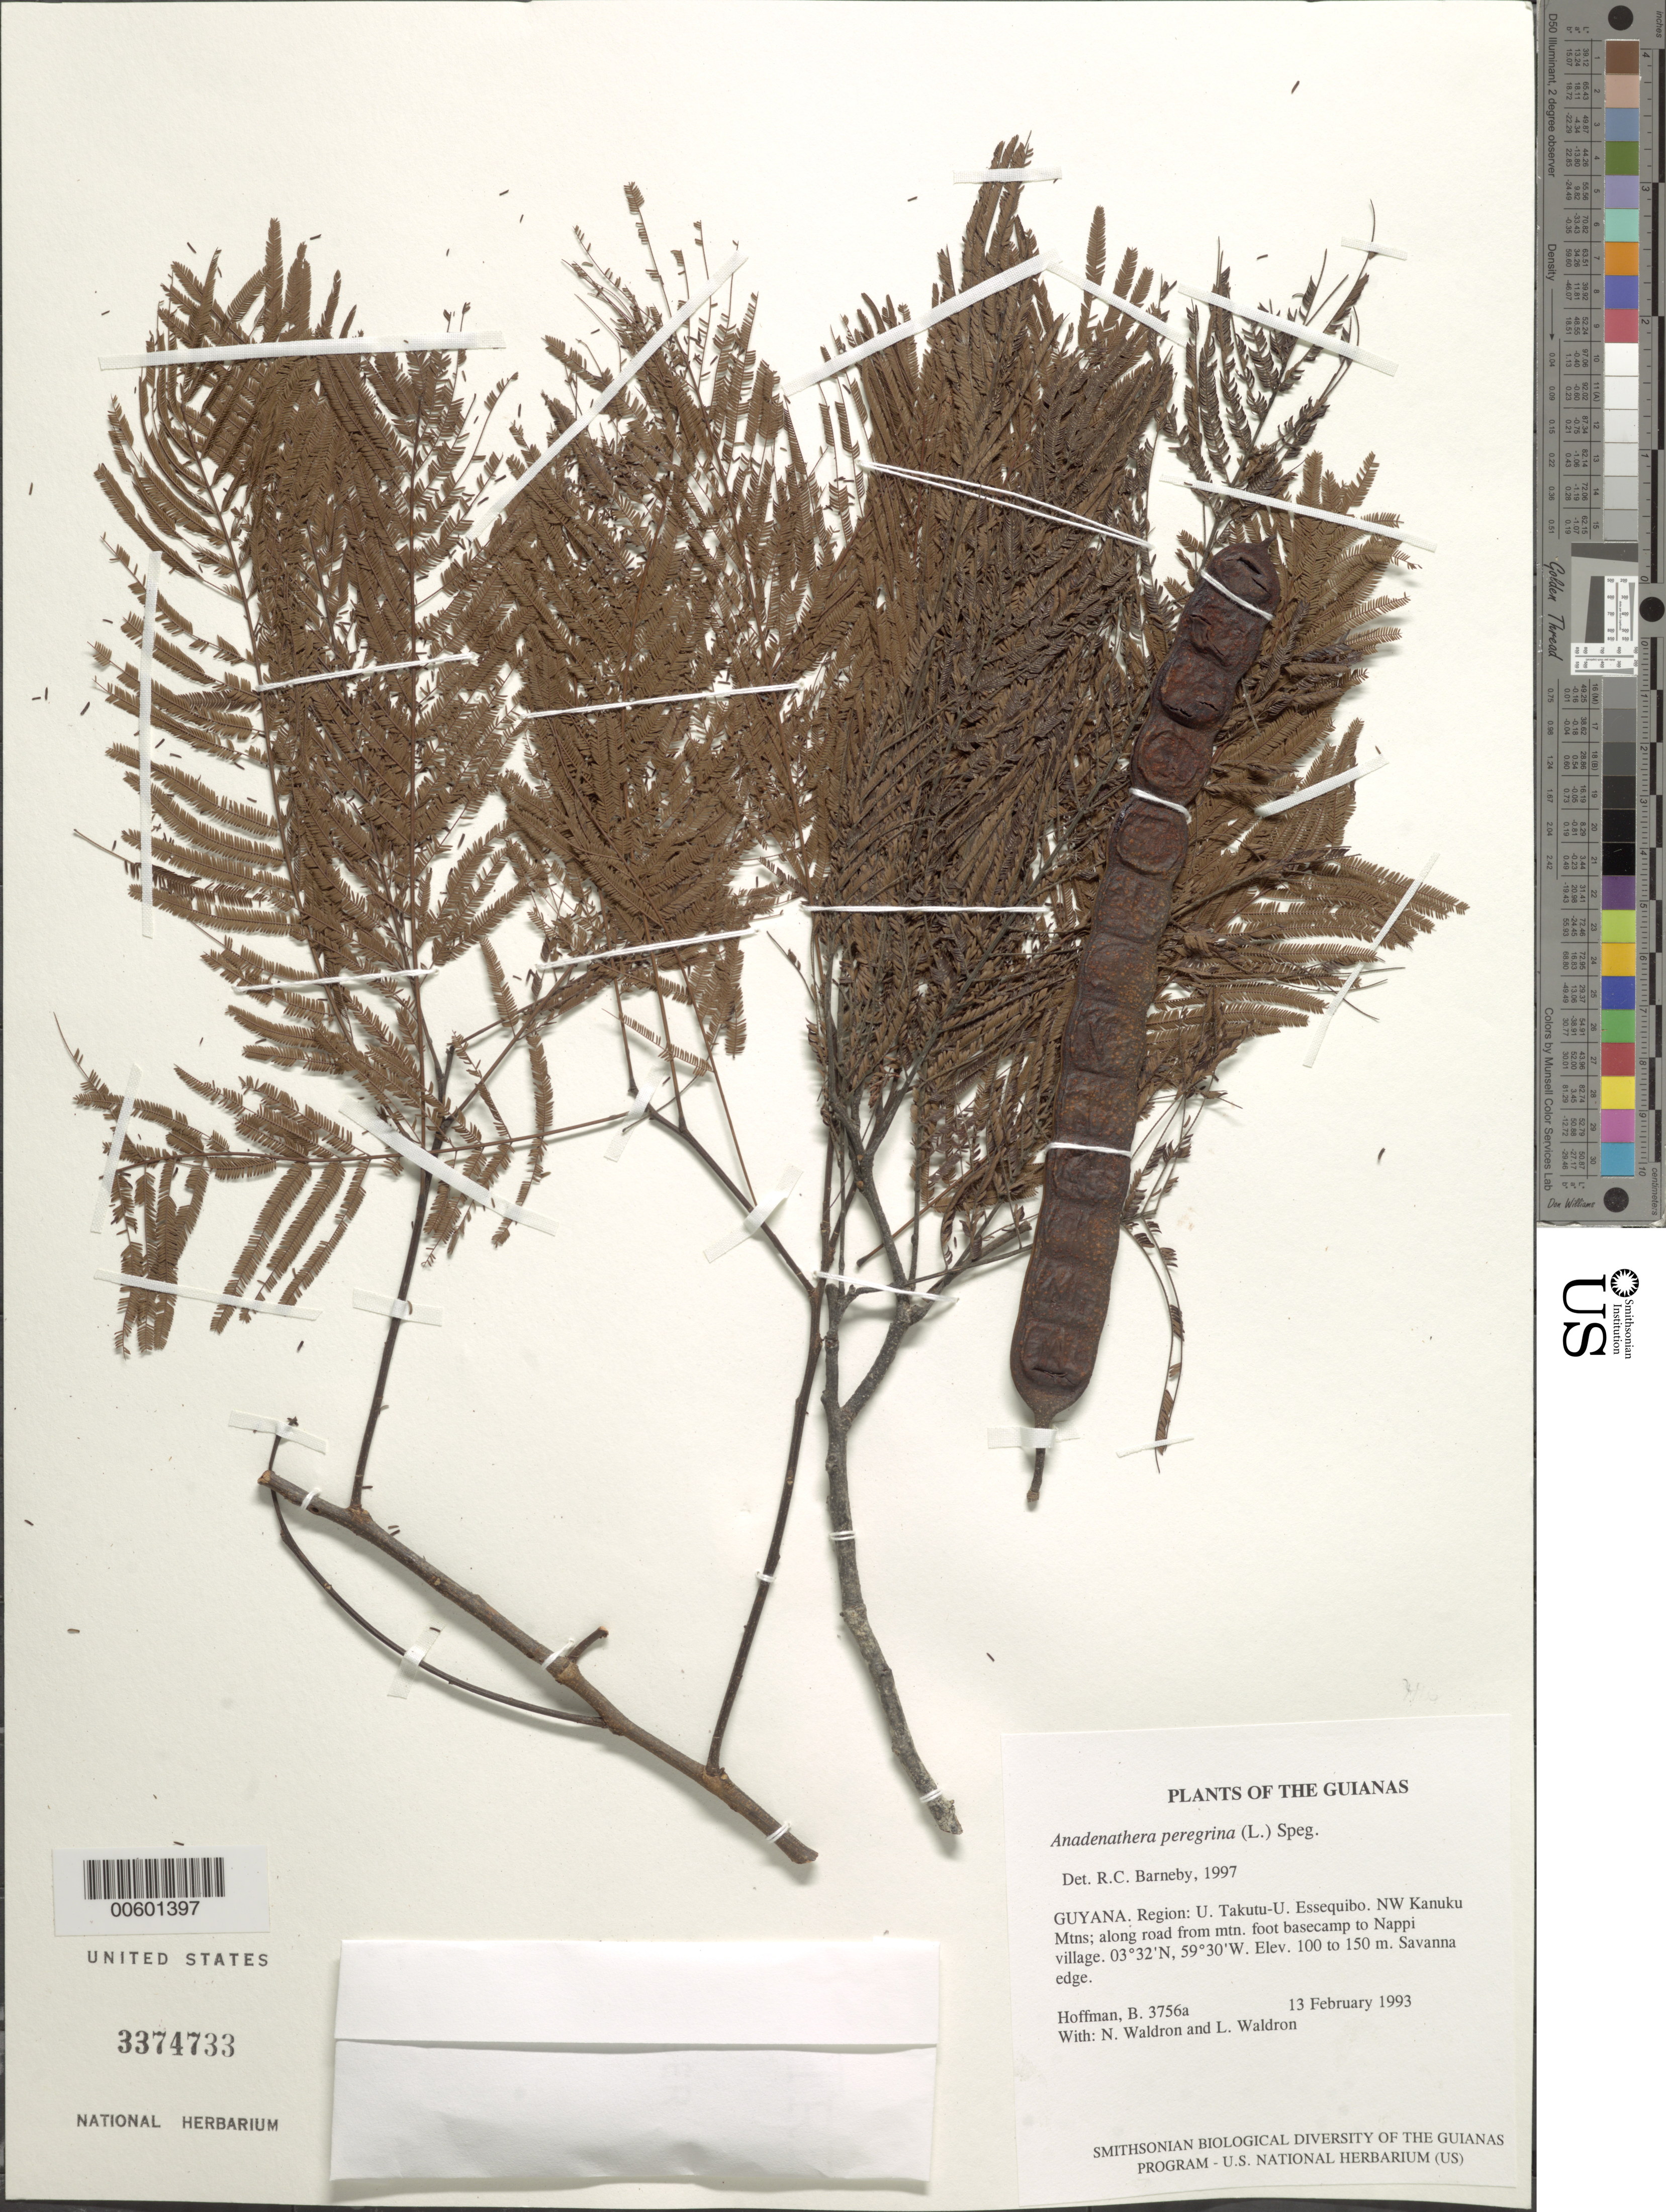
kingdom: Plantae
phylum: Tracheophyta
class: Magnoliopsida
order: Fabales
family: Fabaceae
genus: Anadenanthera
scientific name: Anadenanthera peregrina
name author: (L.) Speg.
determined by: Barneby, Rupert C., (NY)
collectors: B. Hoffman, N. Waldron & L. Waldron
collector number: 3756 a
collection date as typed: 13 February 1993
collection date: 1993-02-13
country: Guyana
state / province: U. Takutu-U. Essequibo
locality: NW Kanuku Mountains; along road from mountain foot basecamp to Nappi village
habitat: Savanna edge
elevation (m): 100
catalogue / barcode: US 3374733